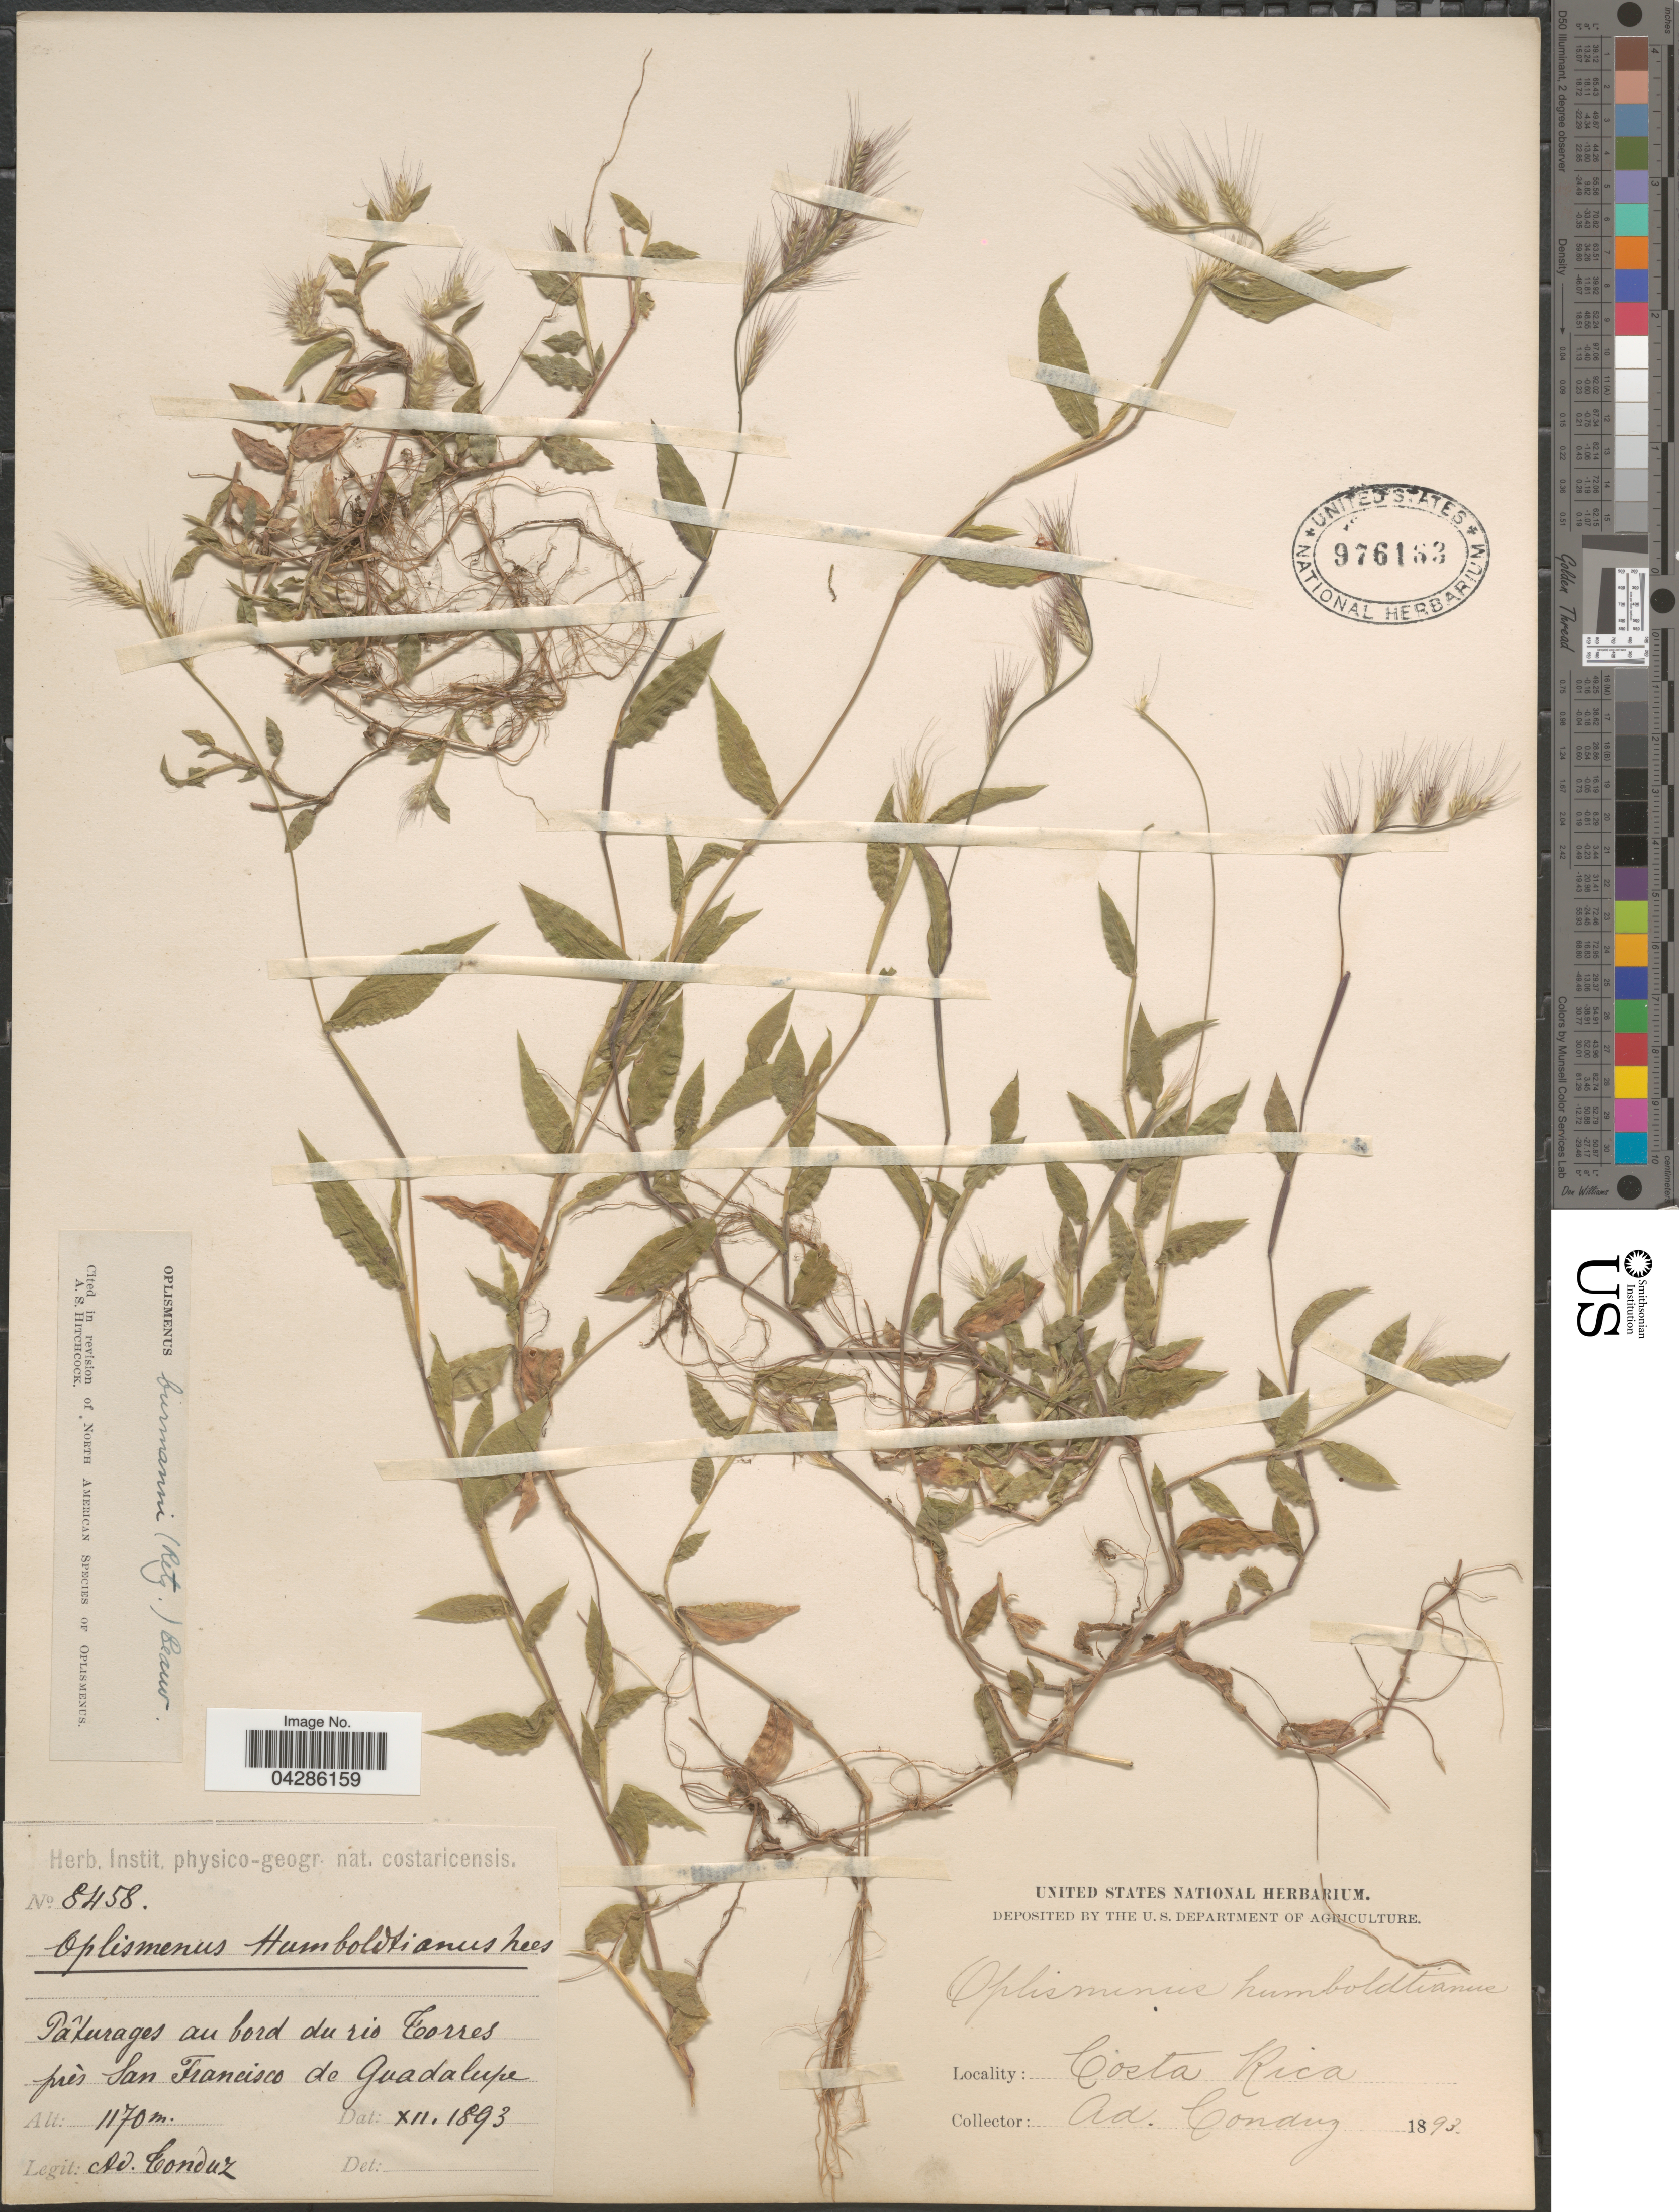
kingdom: Plantae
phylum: Tracheophyta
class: Liliopsida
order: Poales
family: Poaceae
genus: Oplismenus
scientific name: Oplismenus burmannii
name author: (Retz.) P. Beauv.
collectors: A. Tonduz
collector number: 8458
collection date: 1893-12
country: Costa Rica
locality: Pâturages au bord du rio Torres prés San Francisco de Guadalupe.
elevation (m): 1170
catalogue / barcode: US 976163